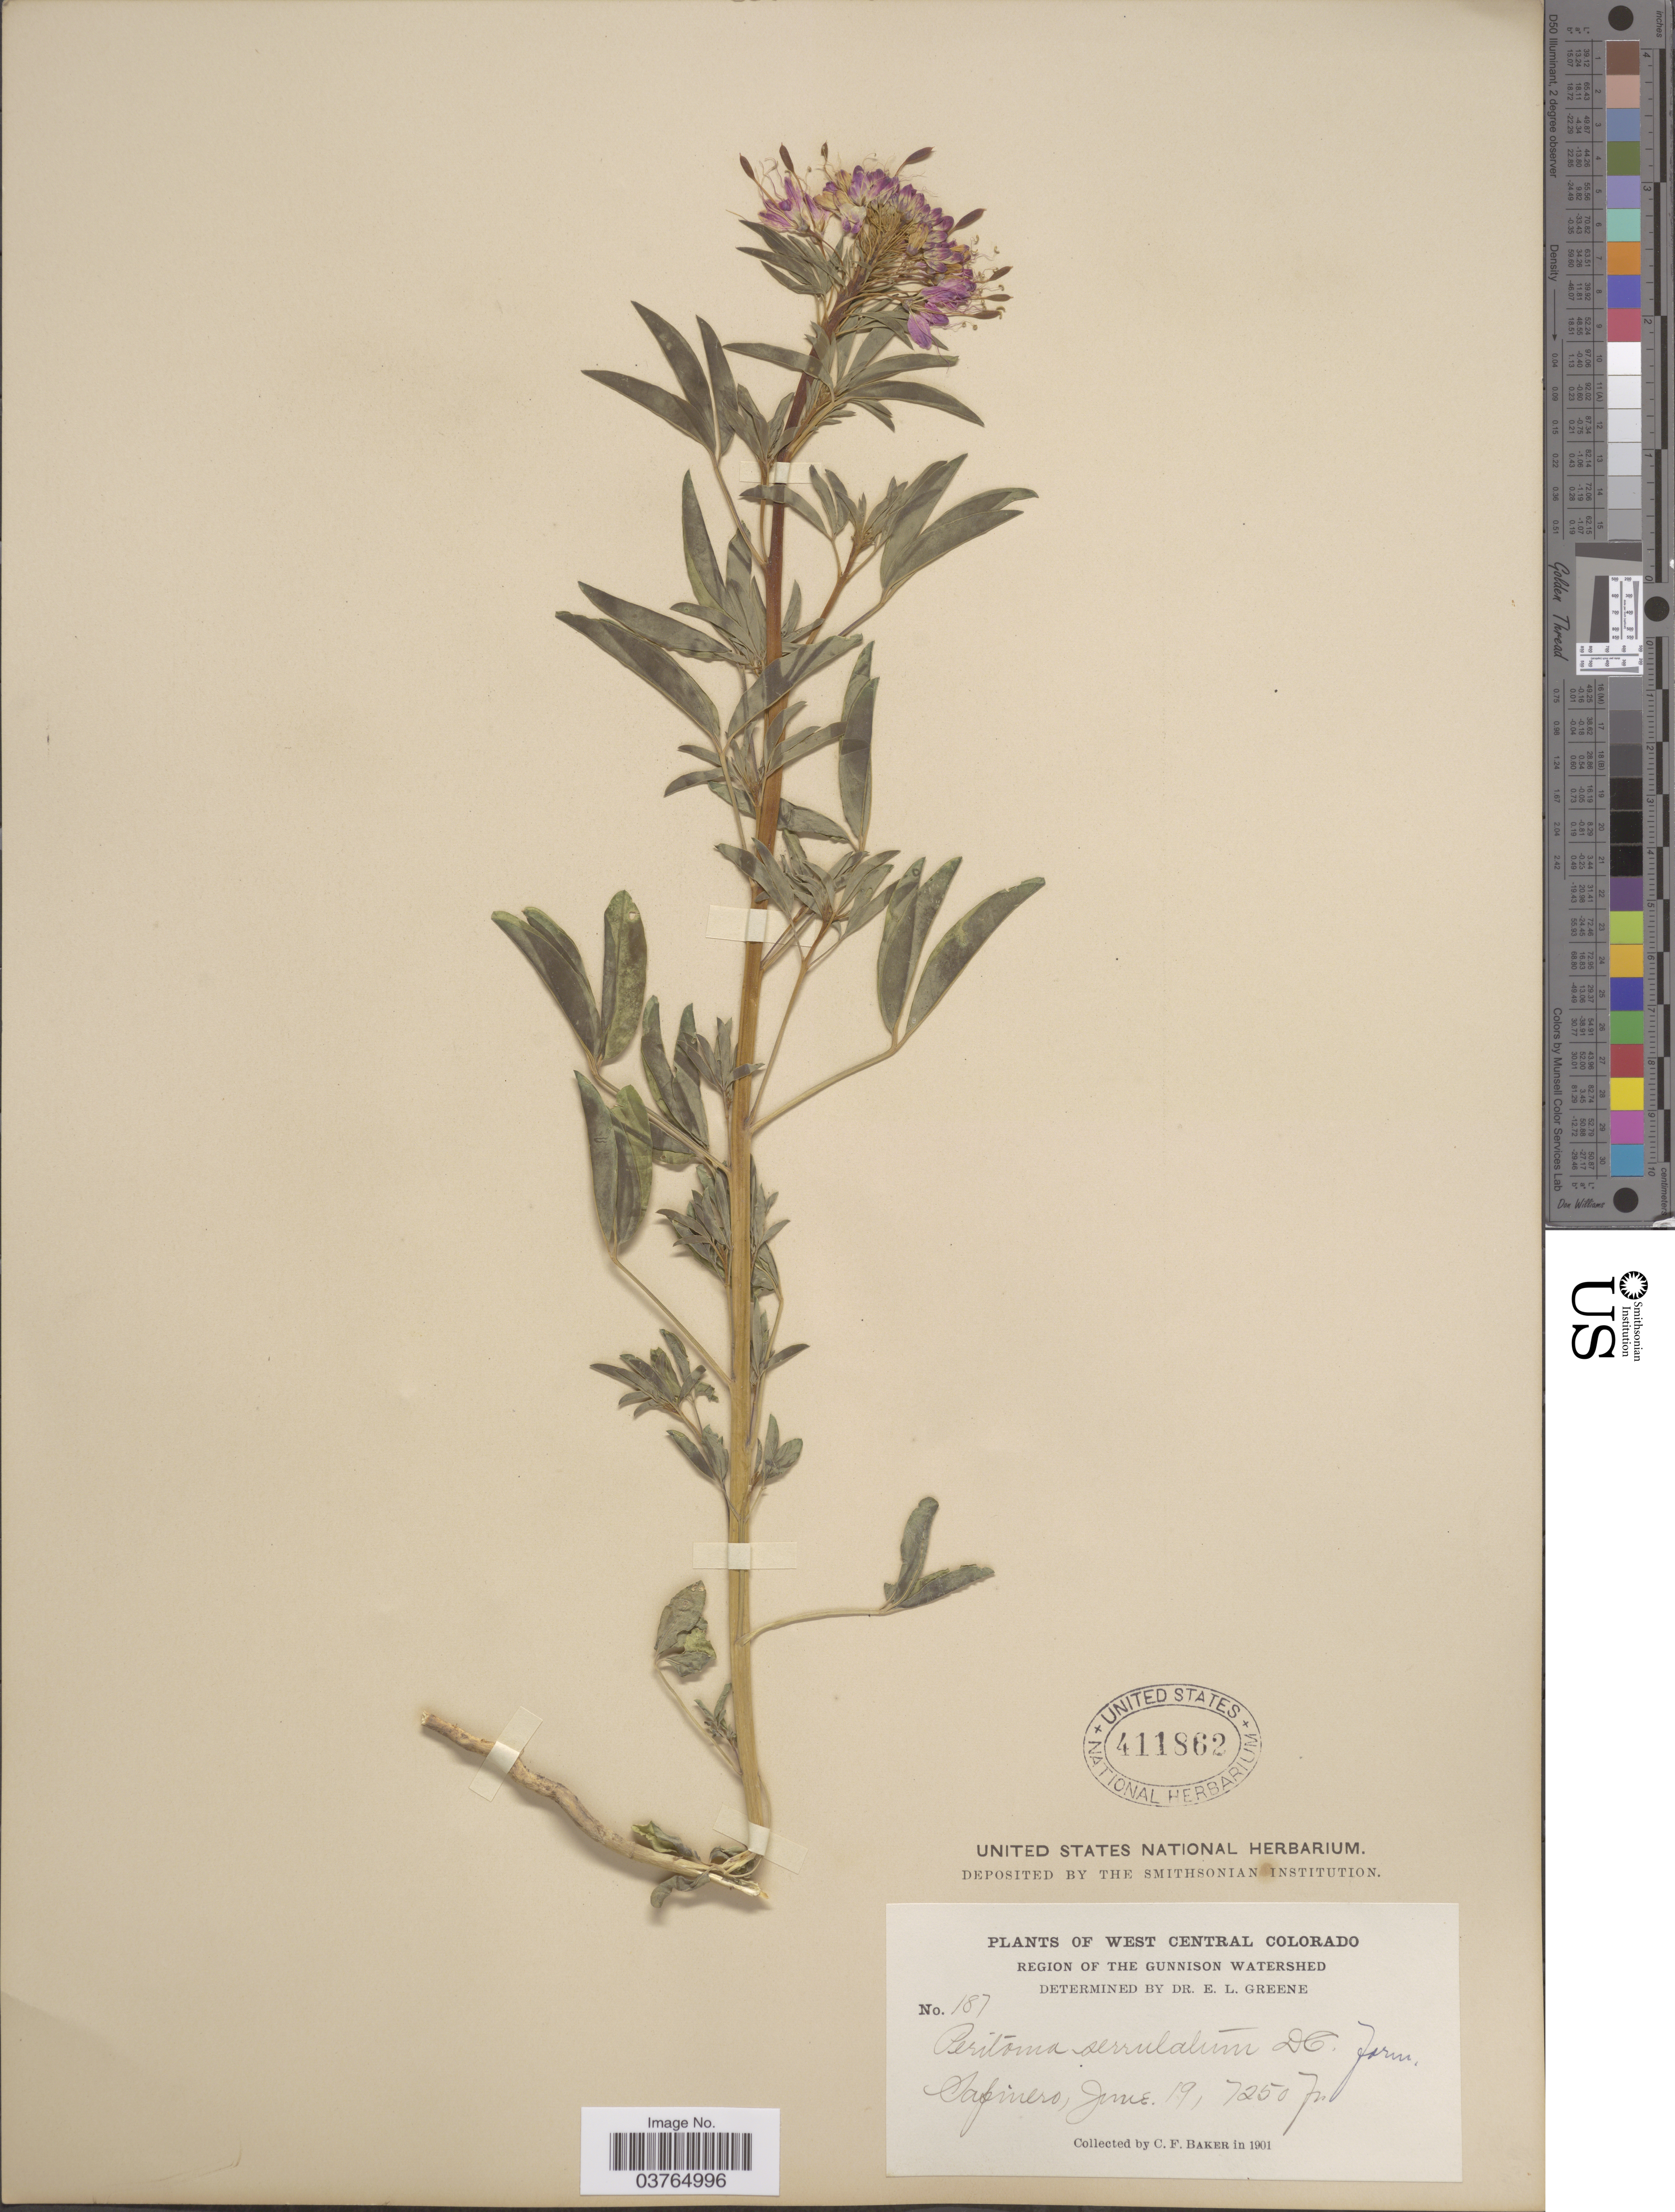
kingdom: Plantae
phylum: Tracheophyta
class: Magnoliopsida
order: Brassicales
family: Cleomaceae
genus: Cleomella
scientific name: Cleomella serrulata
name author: (Pursh) Roalson & J.C. Hall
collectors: C. F. Baker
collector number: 187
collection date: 1901-06-19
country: United States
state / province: Colorado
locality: West Central Colorado. Region of the Gunnison Watershed. Sapinero.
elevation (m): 2210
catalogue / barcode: US 411862